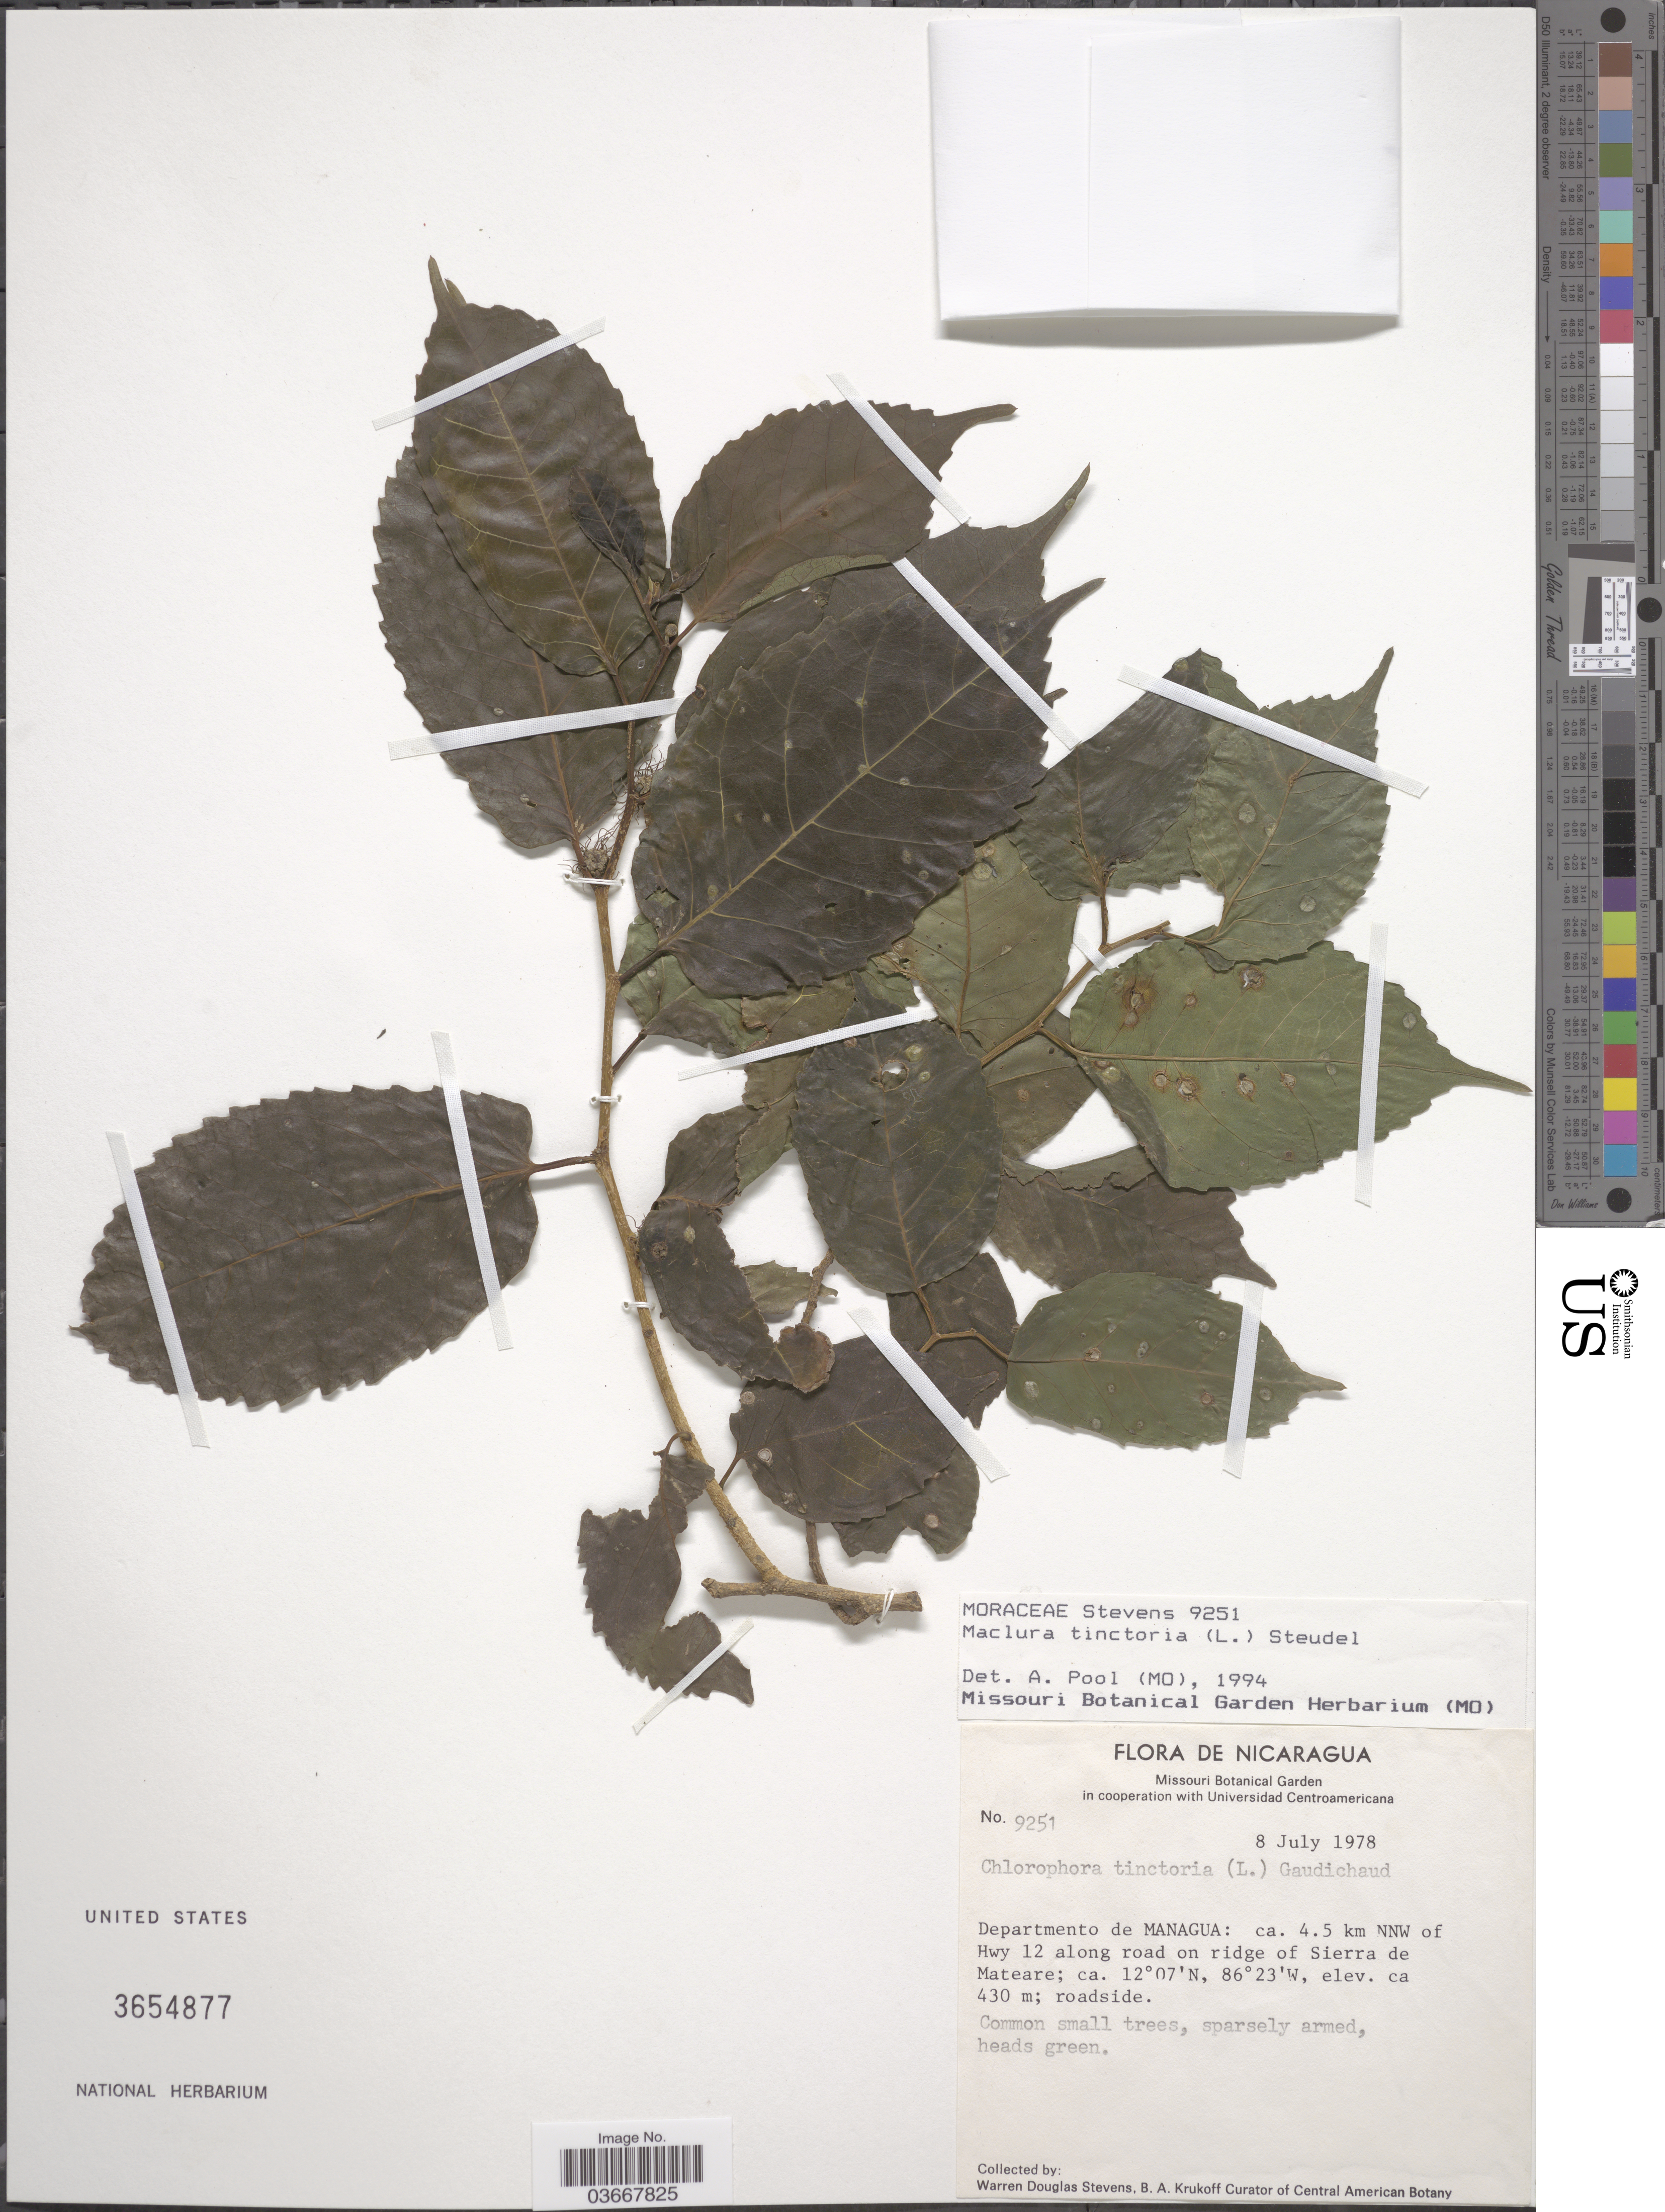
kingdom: Plantae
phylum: Tracheophyta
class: Magnoliopsida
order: Rosales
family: Moraceae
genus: Maclura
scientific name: Maclura tinctoria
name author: (L.) D. Don ex Steud.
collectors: W. D. Stevens & B. A. Krukoff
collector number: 9251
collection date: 1978-07-08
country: Nicaragua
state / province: Managua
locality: Departamento de Managua: ca. 4.5 km NNW of Hwy 12 along road on ridge of Sierra de Mateare.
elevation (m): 430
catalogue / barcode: US 3654877